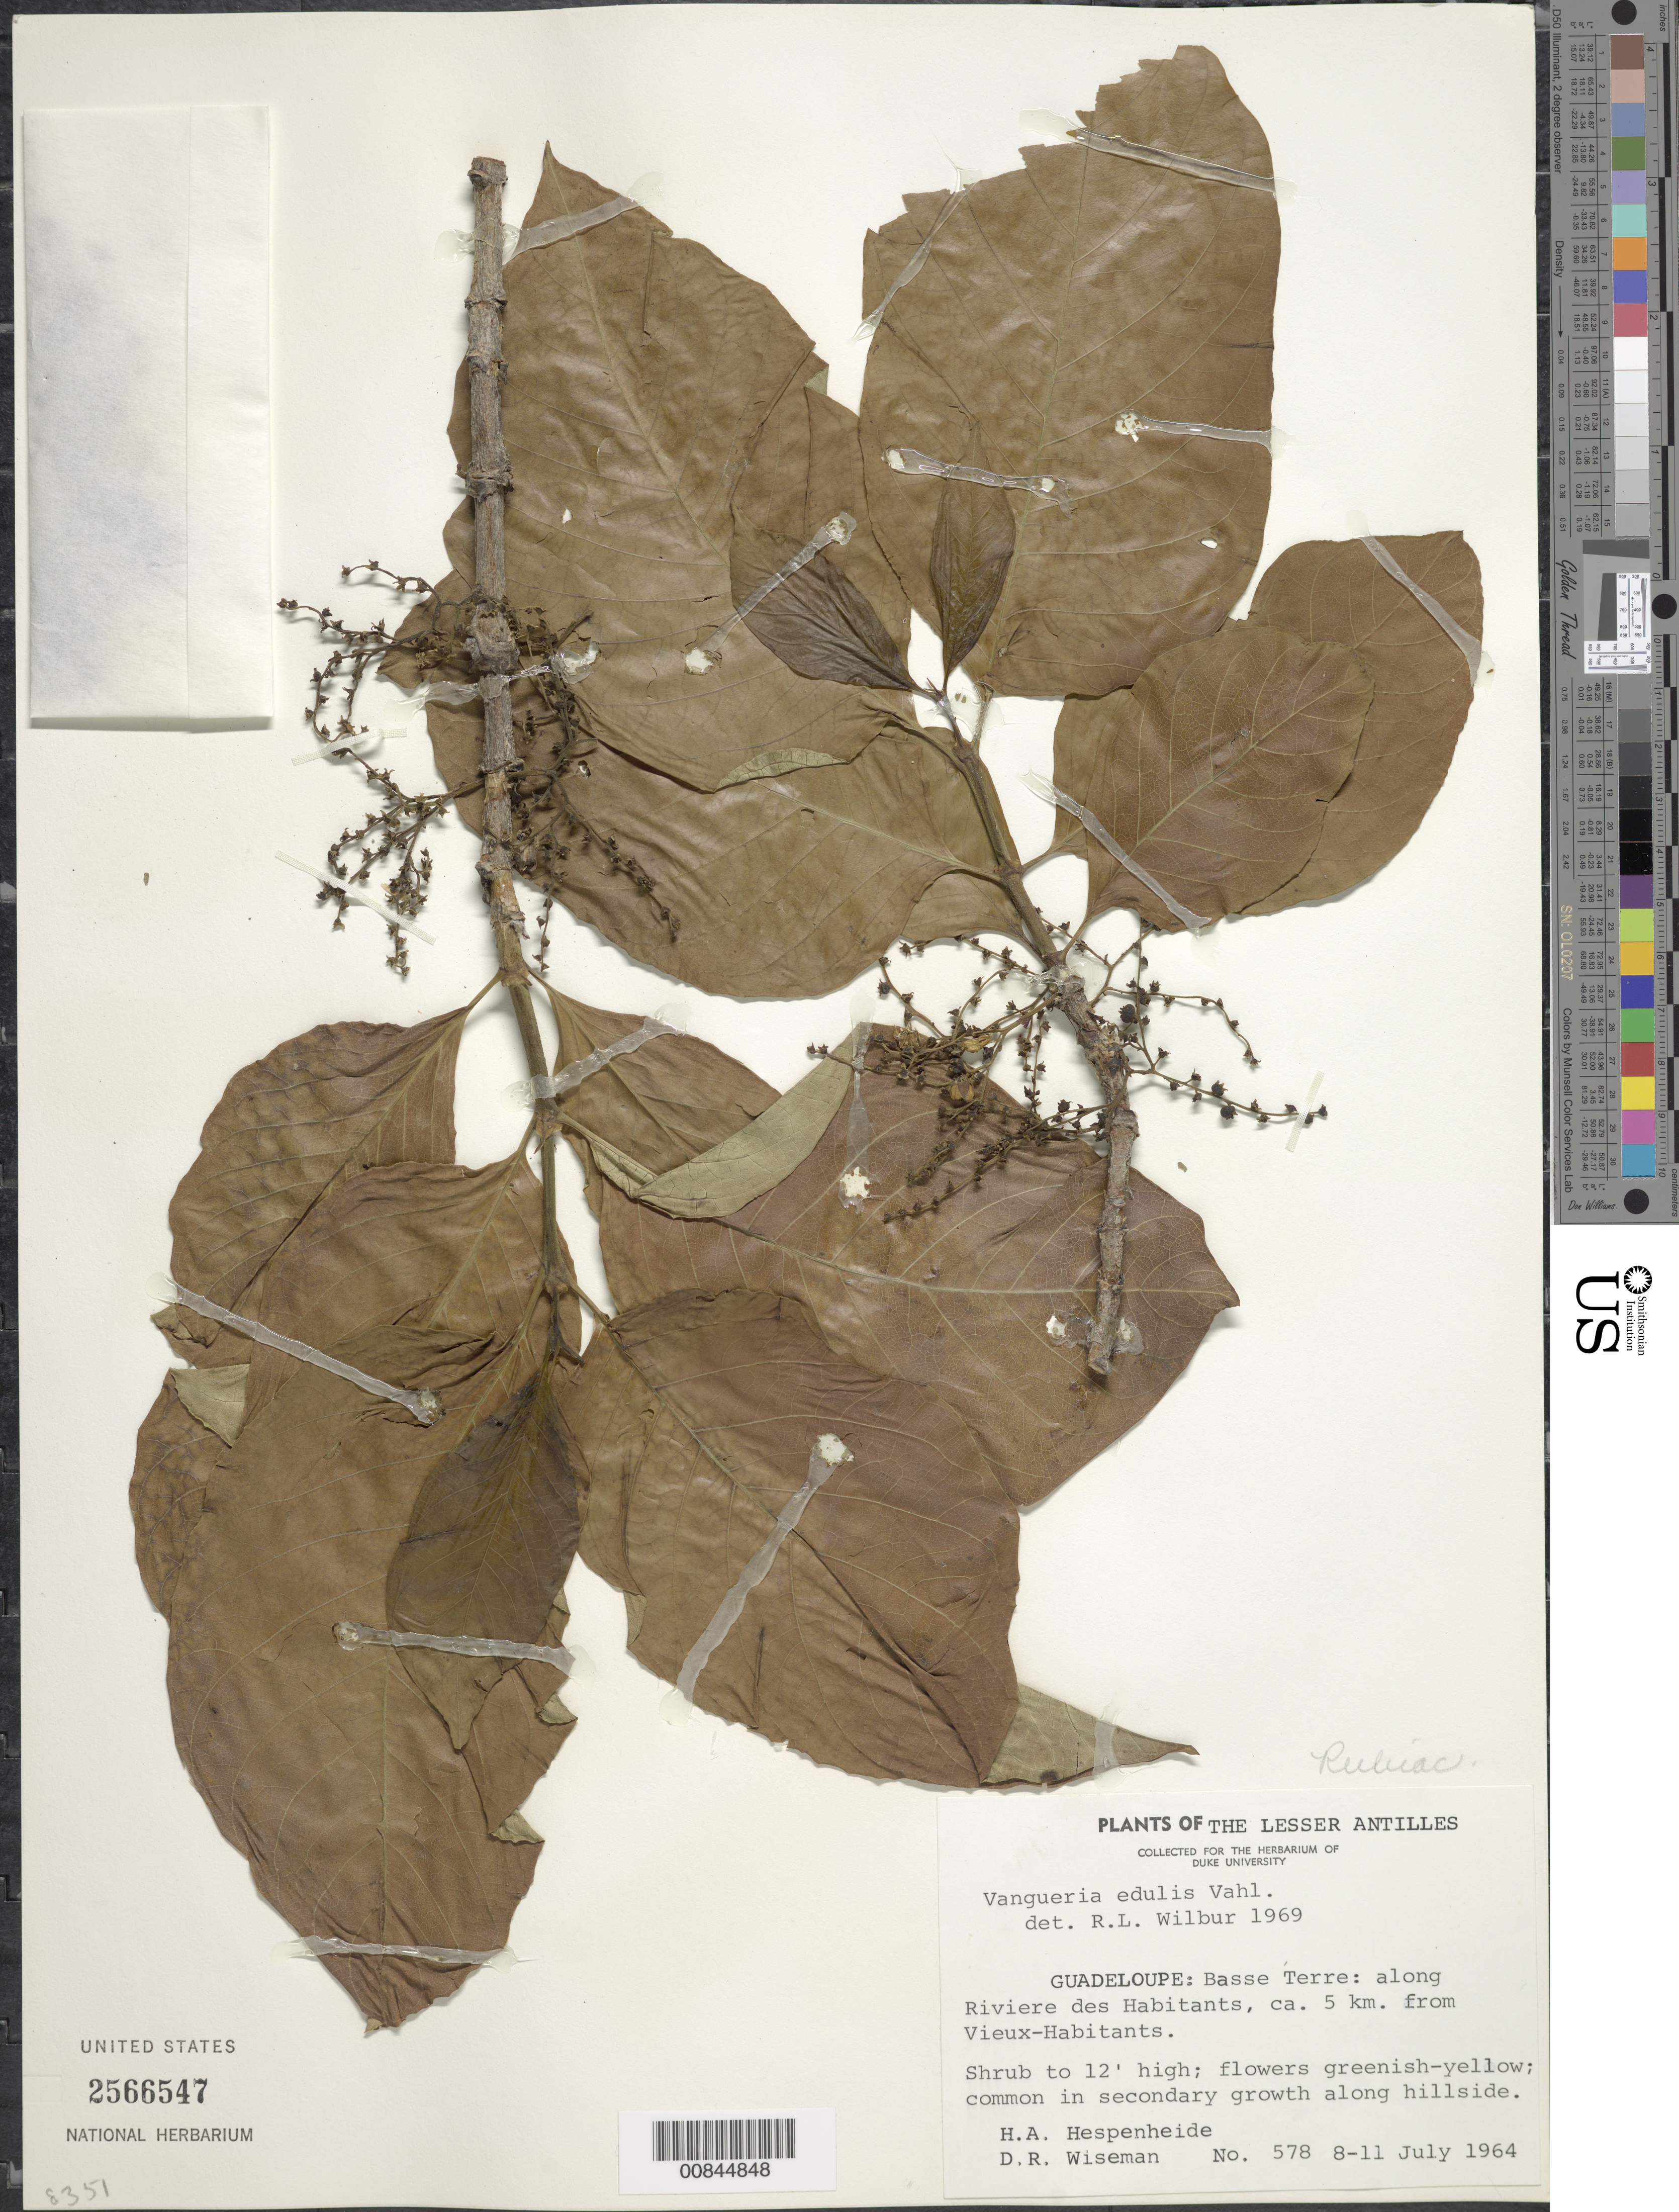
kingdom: Plantae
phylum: Tracheophyta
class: Magnoliopsida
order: Gentianales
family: Rubiaceae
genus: Vangueria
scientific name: Vangueria madagascariensis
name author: J.F. Gmel.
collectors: H. A. Hespenheide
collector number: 578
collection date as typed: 08 Jul 1964 to 11 Jul 1964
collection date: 1964-07-08/1964-07-11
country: Guadeloupe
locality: Basse Terre: along Riviere des Habitants, ca. 5 km from Vieux-Habitants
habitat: In secondary growth along hillside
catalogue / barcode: US 2566547